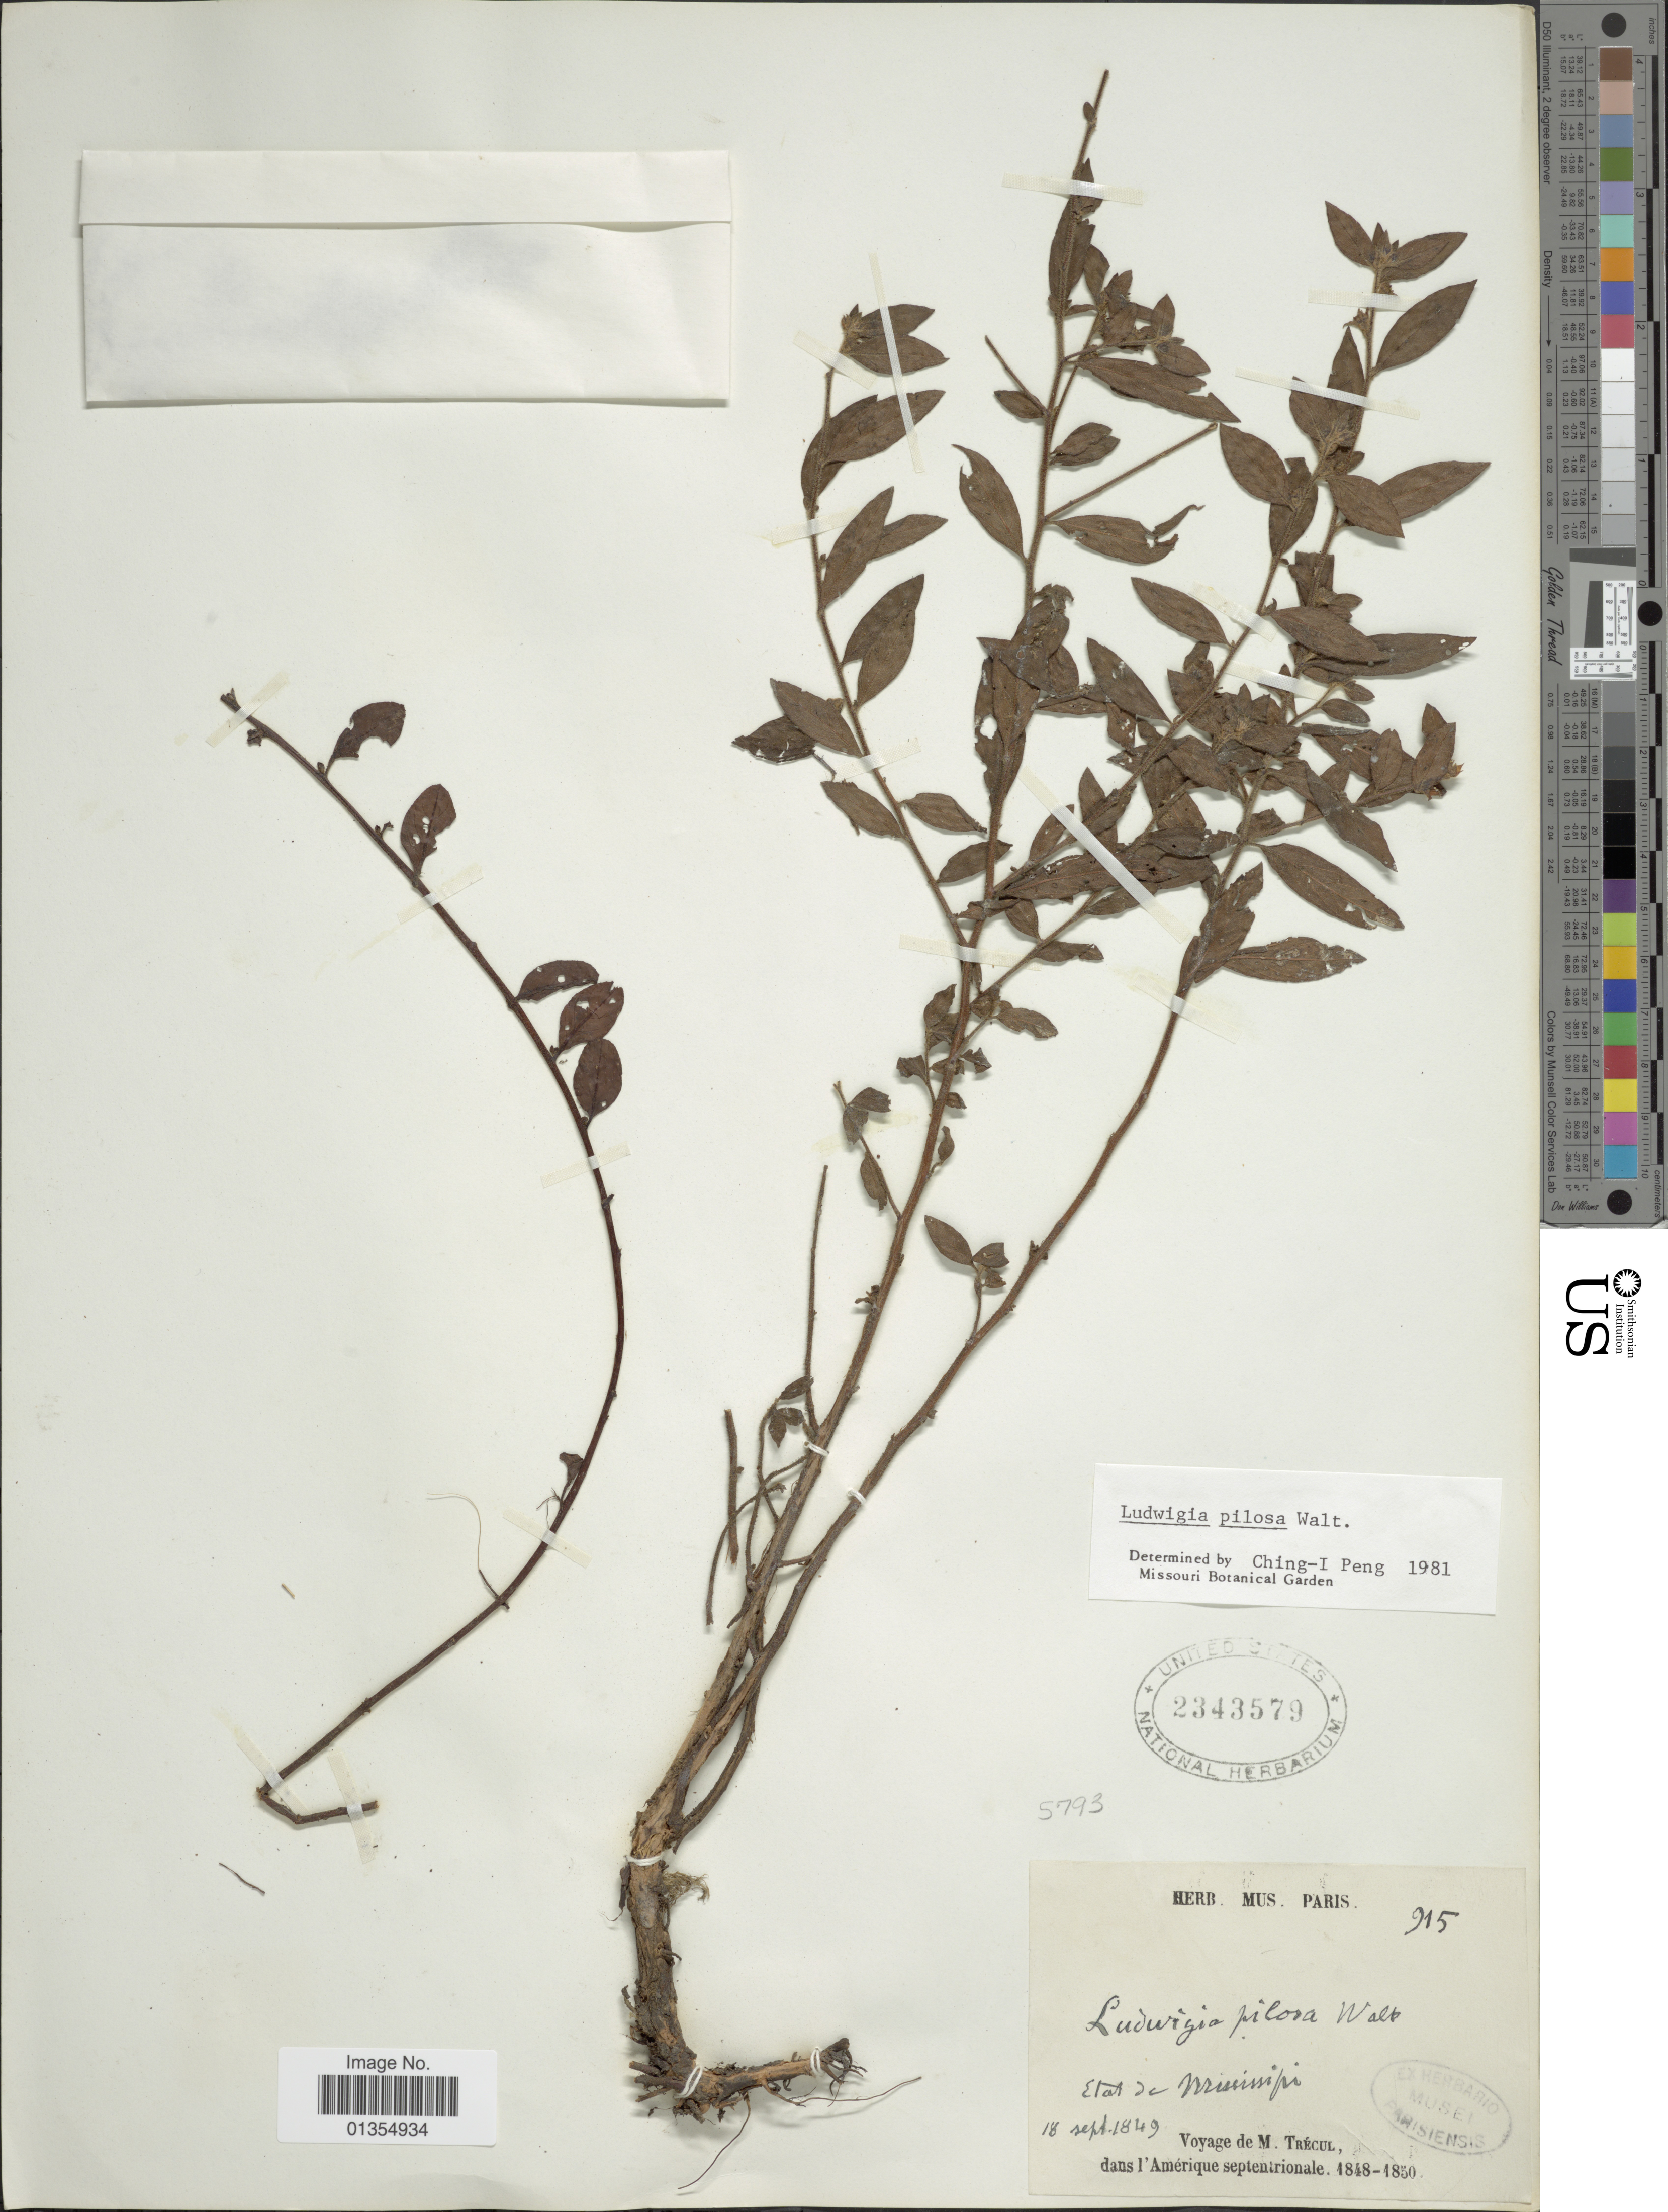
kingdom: Plantae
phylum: Tracheophyta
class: Magnoliopsida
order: Myrtales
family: Onagraceae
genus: Ludwigia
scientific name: Ludwigia pilosa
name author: Walter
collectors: A. Trécul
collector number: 915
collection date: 1849-09-18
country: United States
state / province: Mississippi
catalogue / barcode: US 2343579